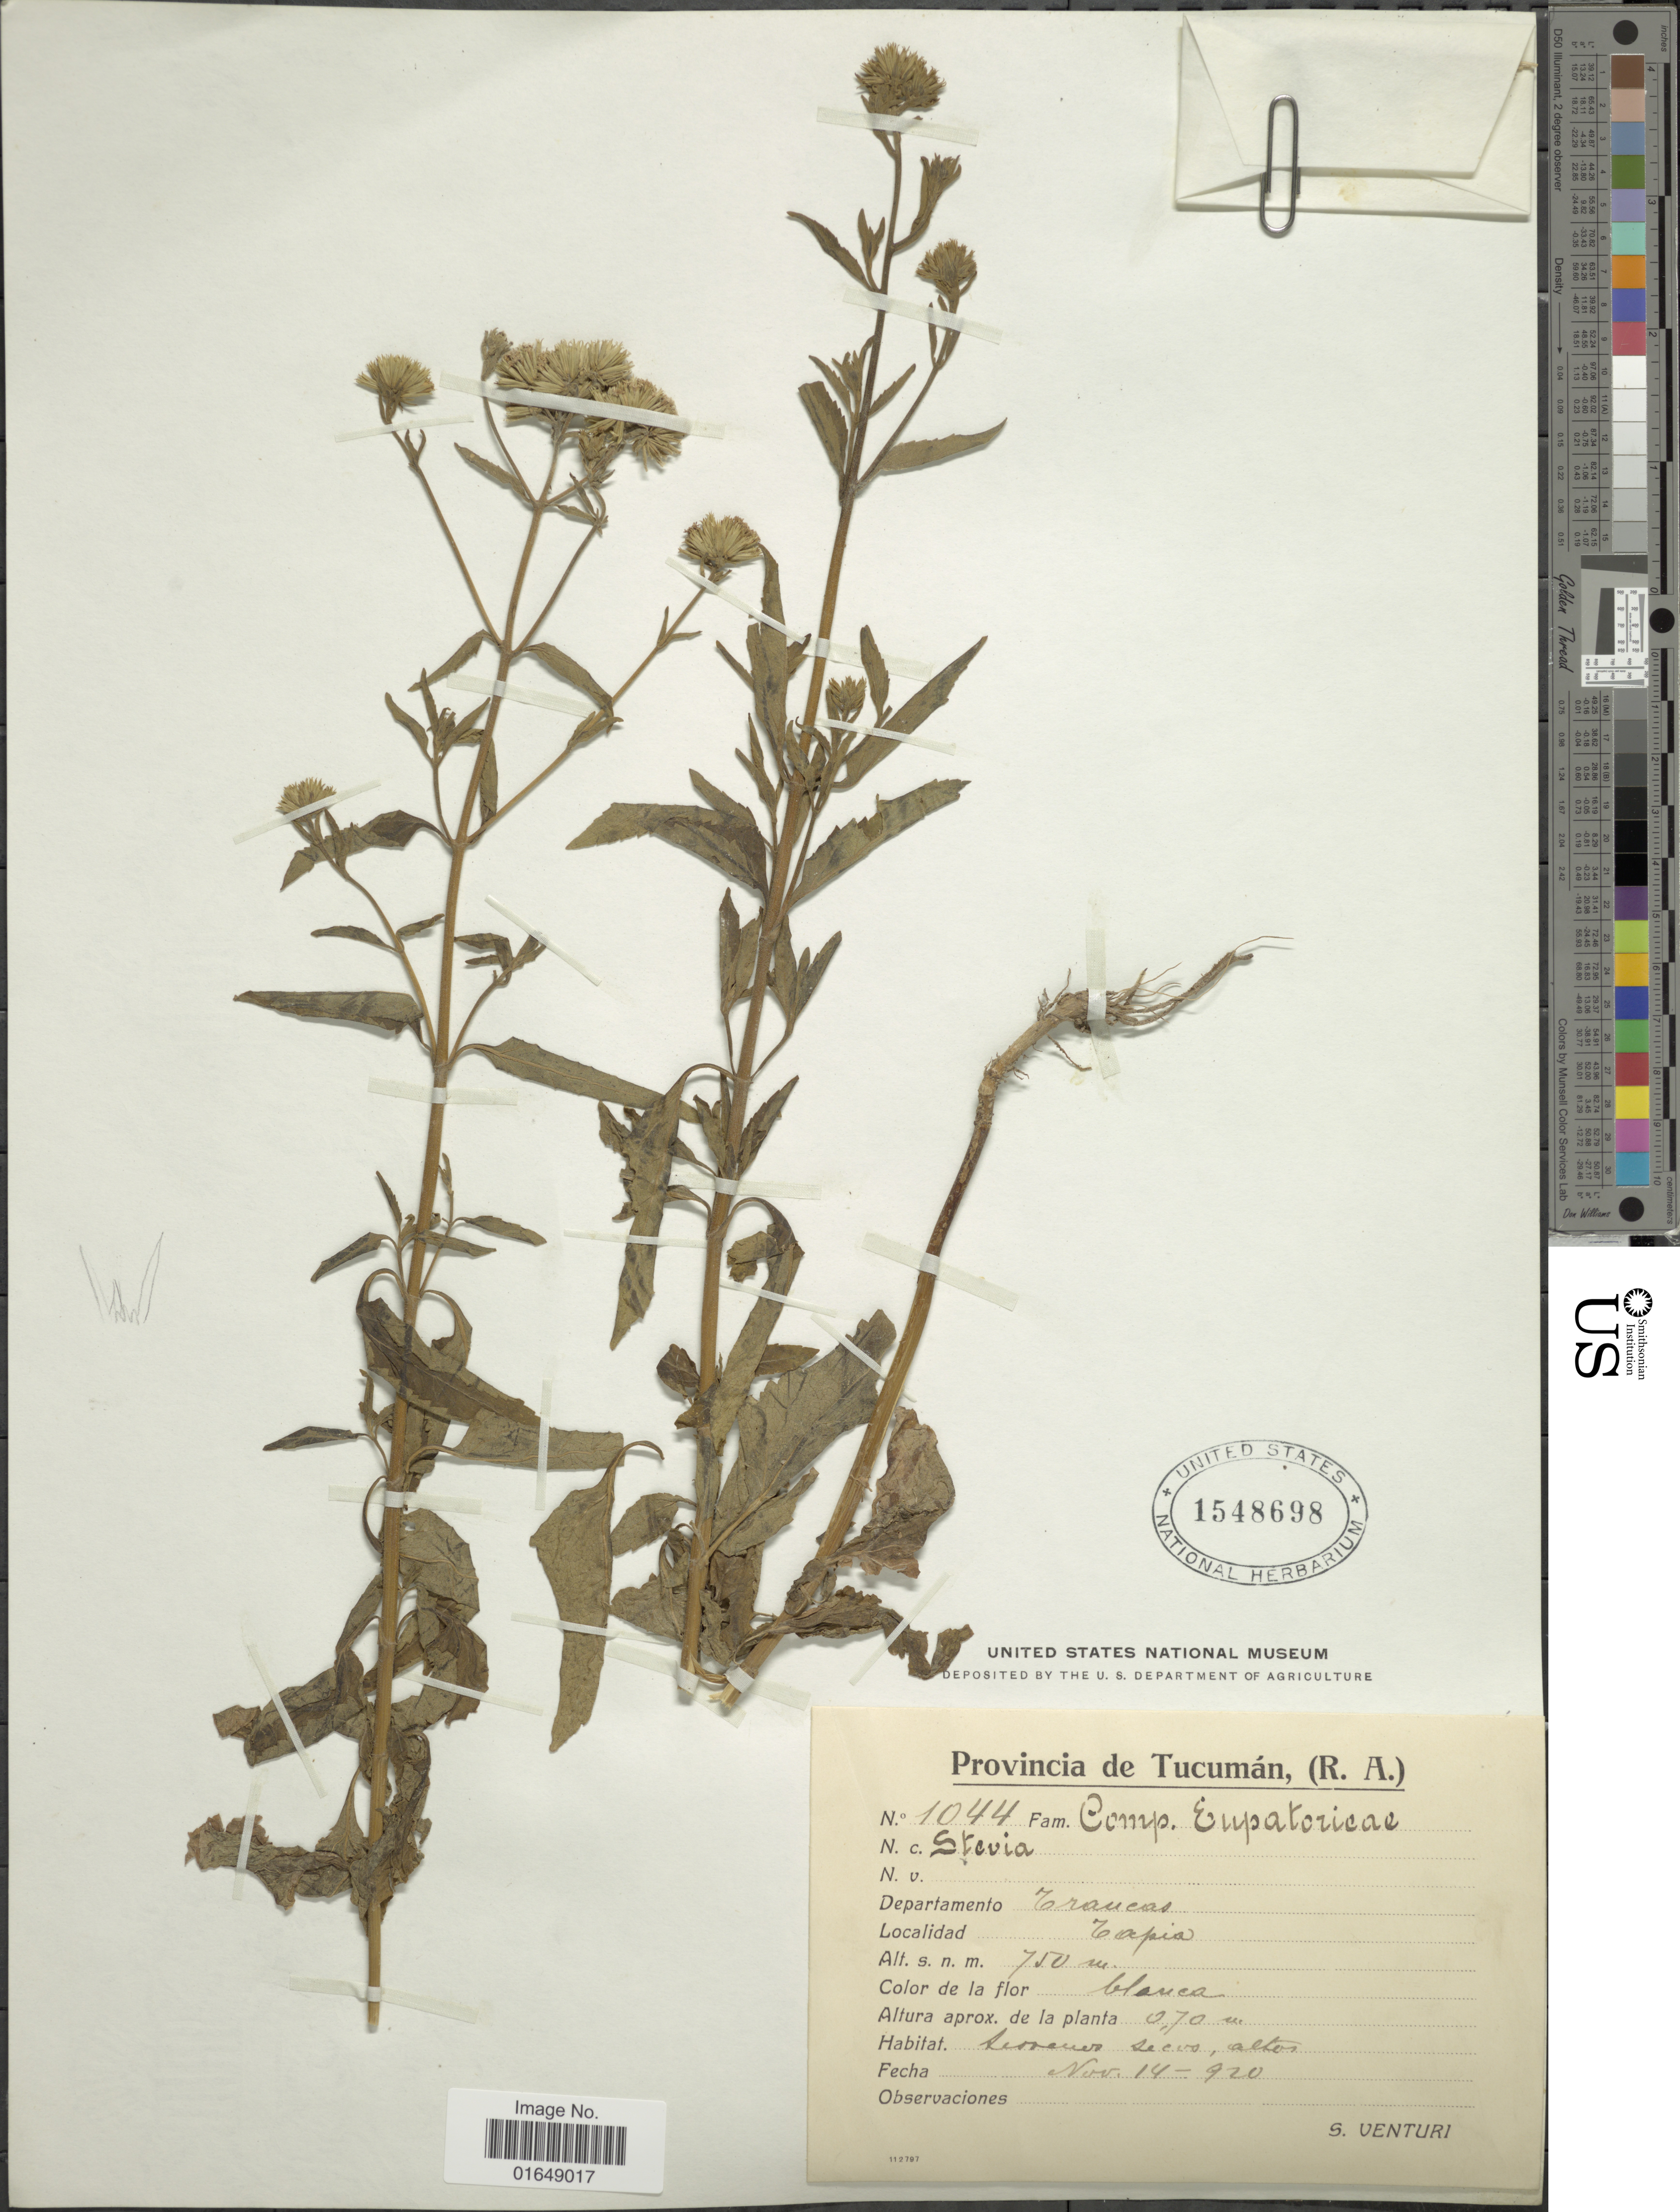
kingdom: Plantae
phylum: Tracheophyta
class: Magnoliopsida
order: Asterales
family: Asteraceae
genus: Stevia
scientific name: Stevia sp.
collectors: S. Venturi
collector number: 1044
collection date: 1920-11-14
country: Argentina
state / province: Tucuman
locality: (R.A.) Departamento Trancas, Tapia.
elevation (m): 750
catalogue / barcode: US 1548698